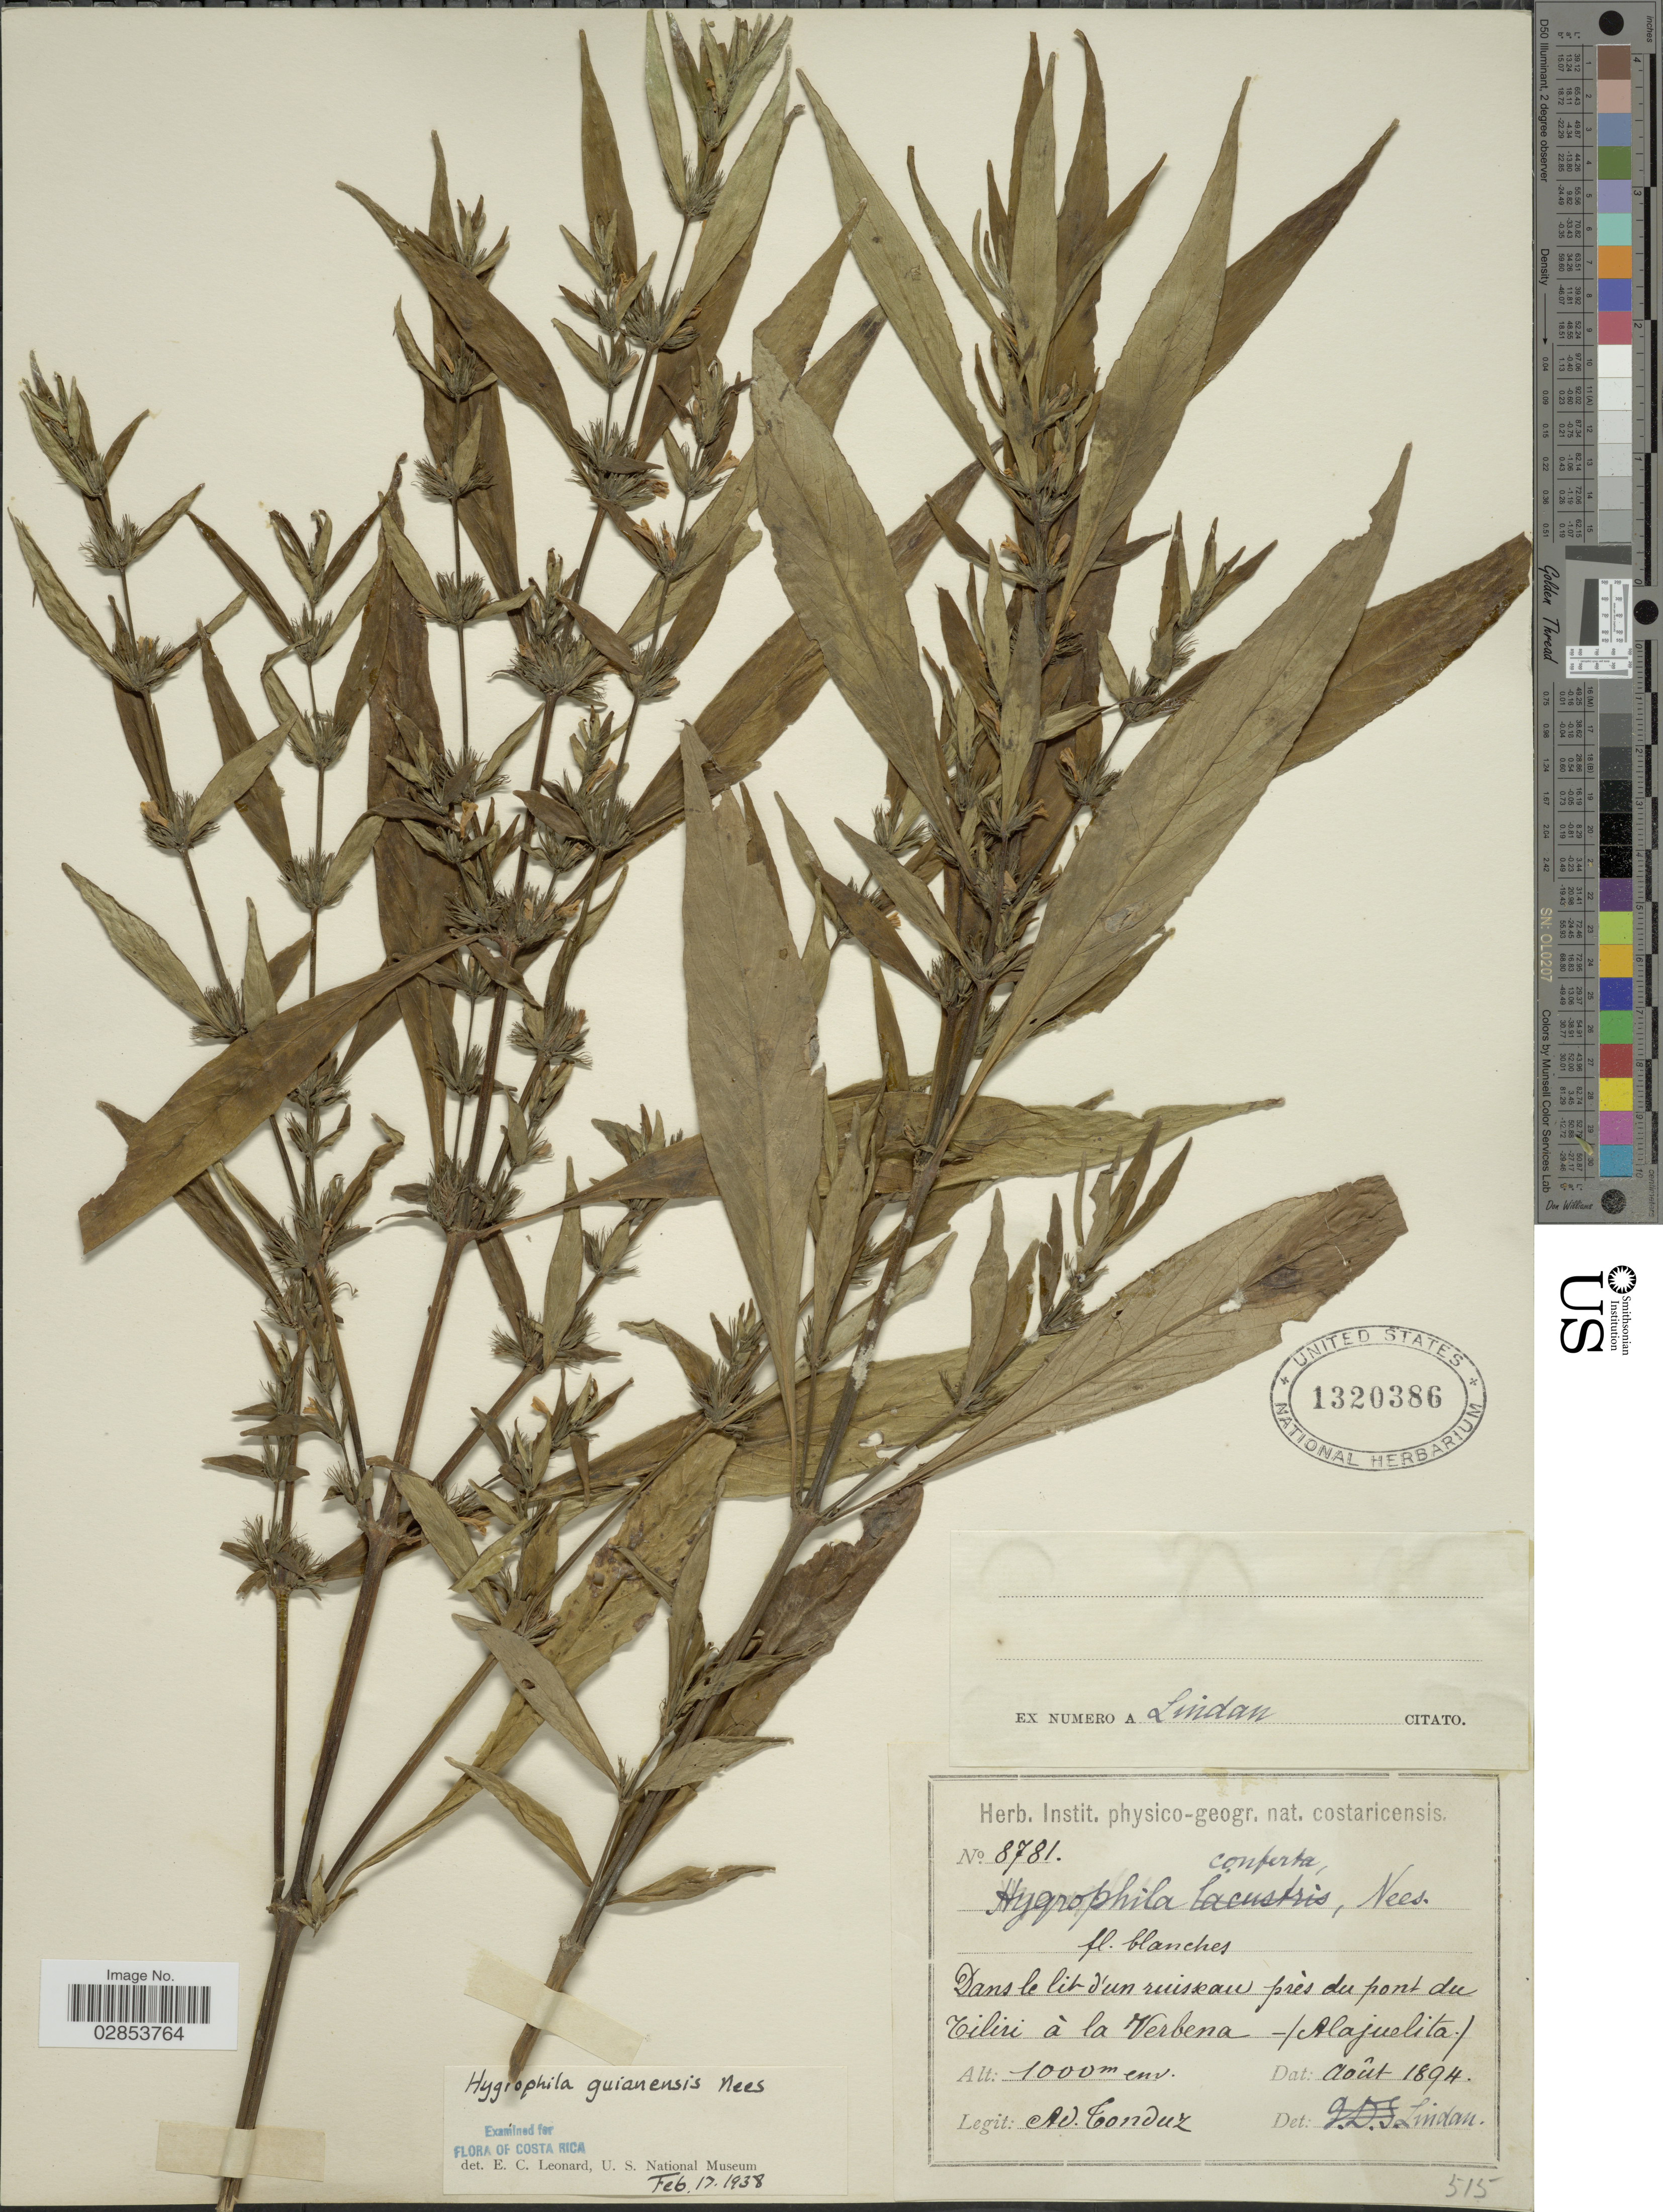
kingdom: Plantae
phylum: Tracheophyta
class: Magnoliopsida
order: Lamiales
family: Acanthaceae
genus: Hygrophila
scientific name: Hygrophila costata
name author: Nees & T. Nees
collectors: A. Tonduz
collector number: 8781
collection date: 1894-08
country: Costa Rica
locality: Dans le lit d'un ruisseau prés du pont du Tiliri á la Verbena (Alajuelita).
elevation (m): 1000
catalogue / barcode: US 1320386